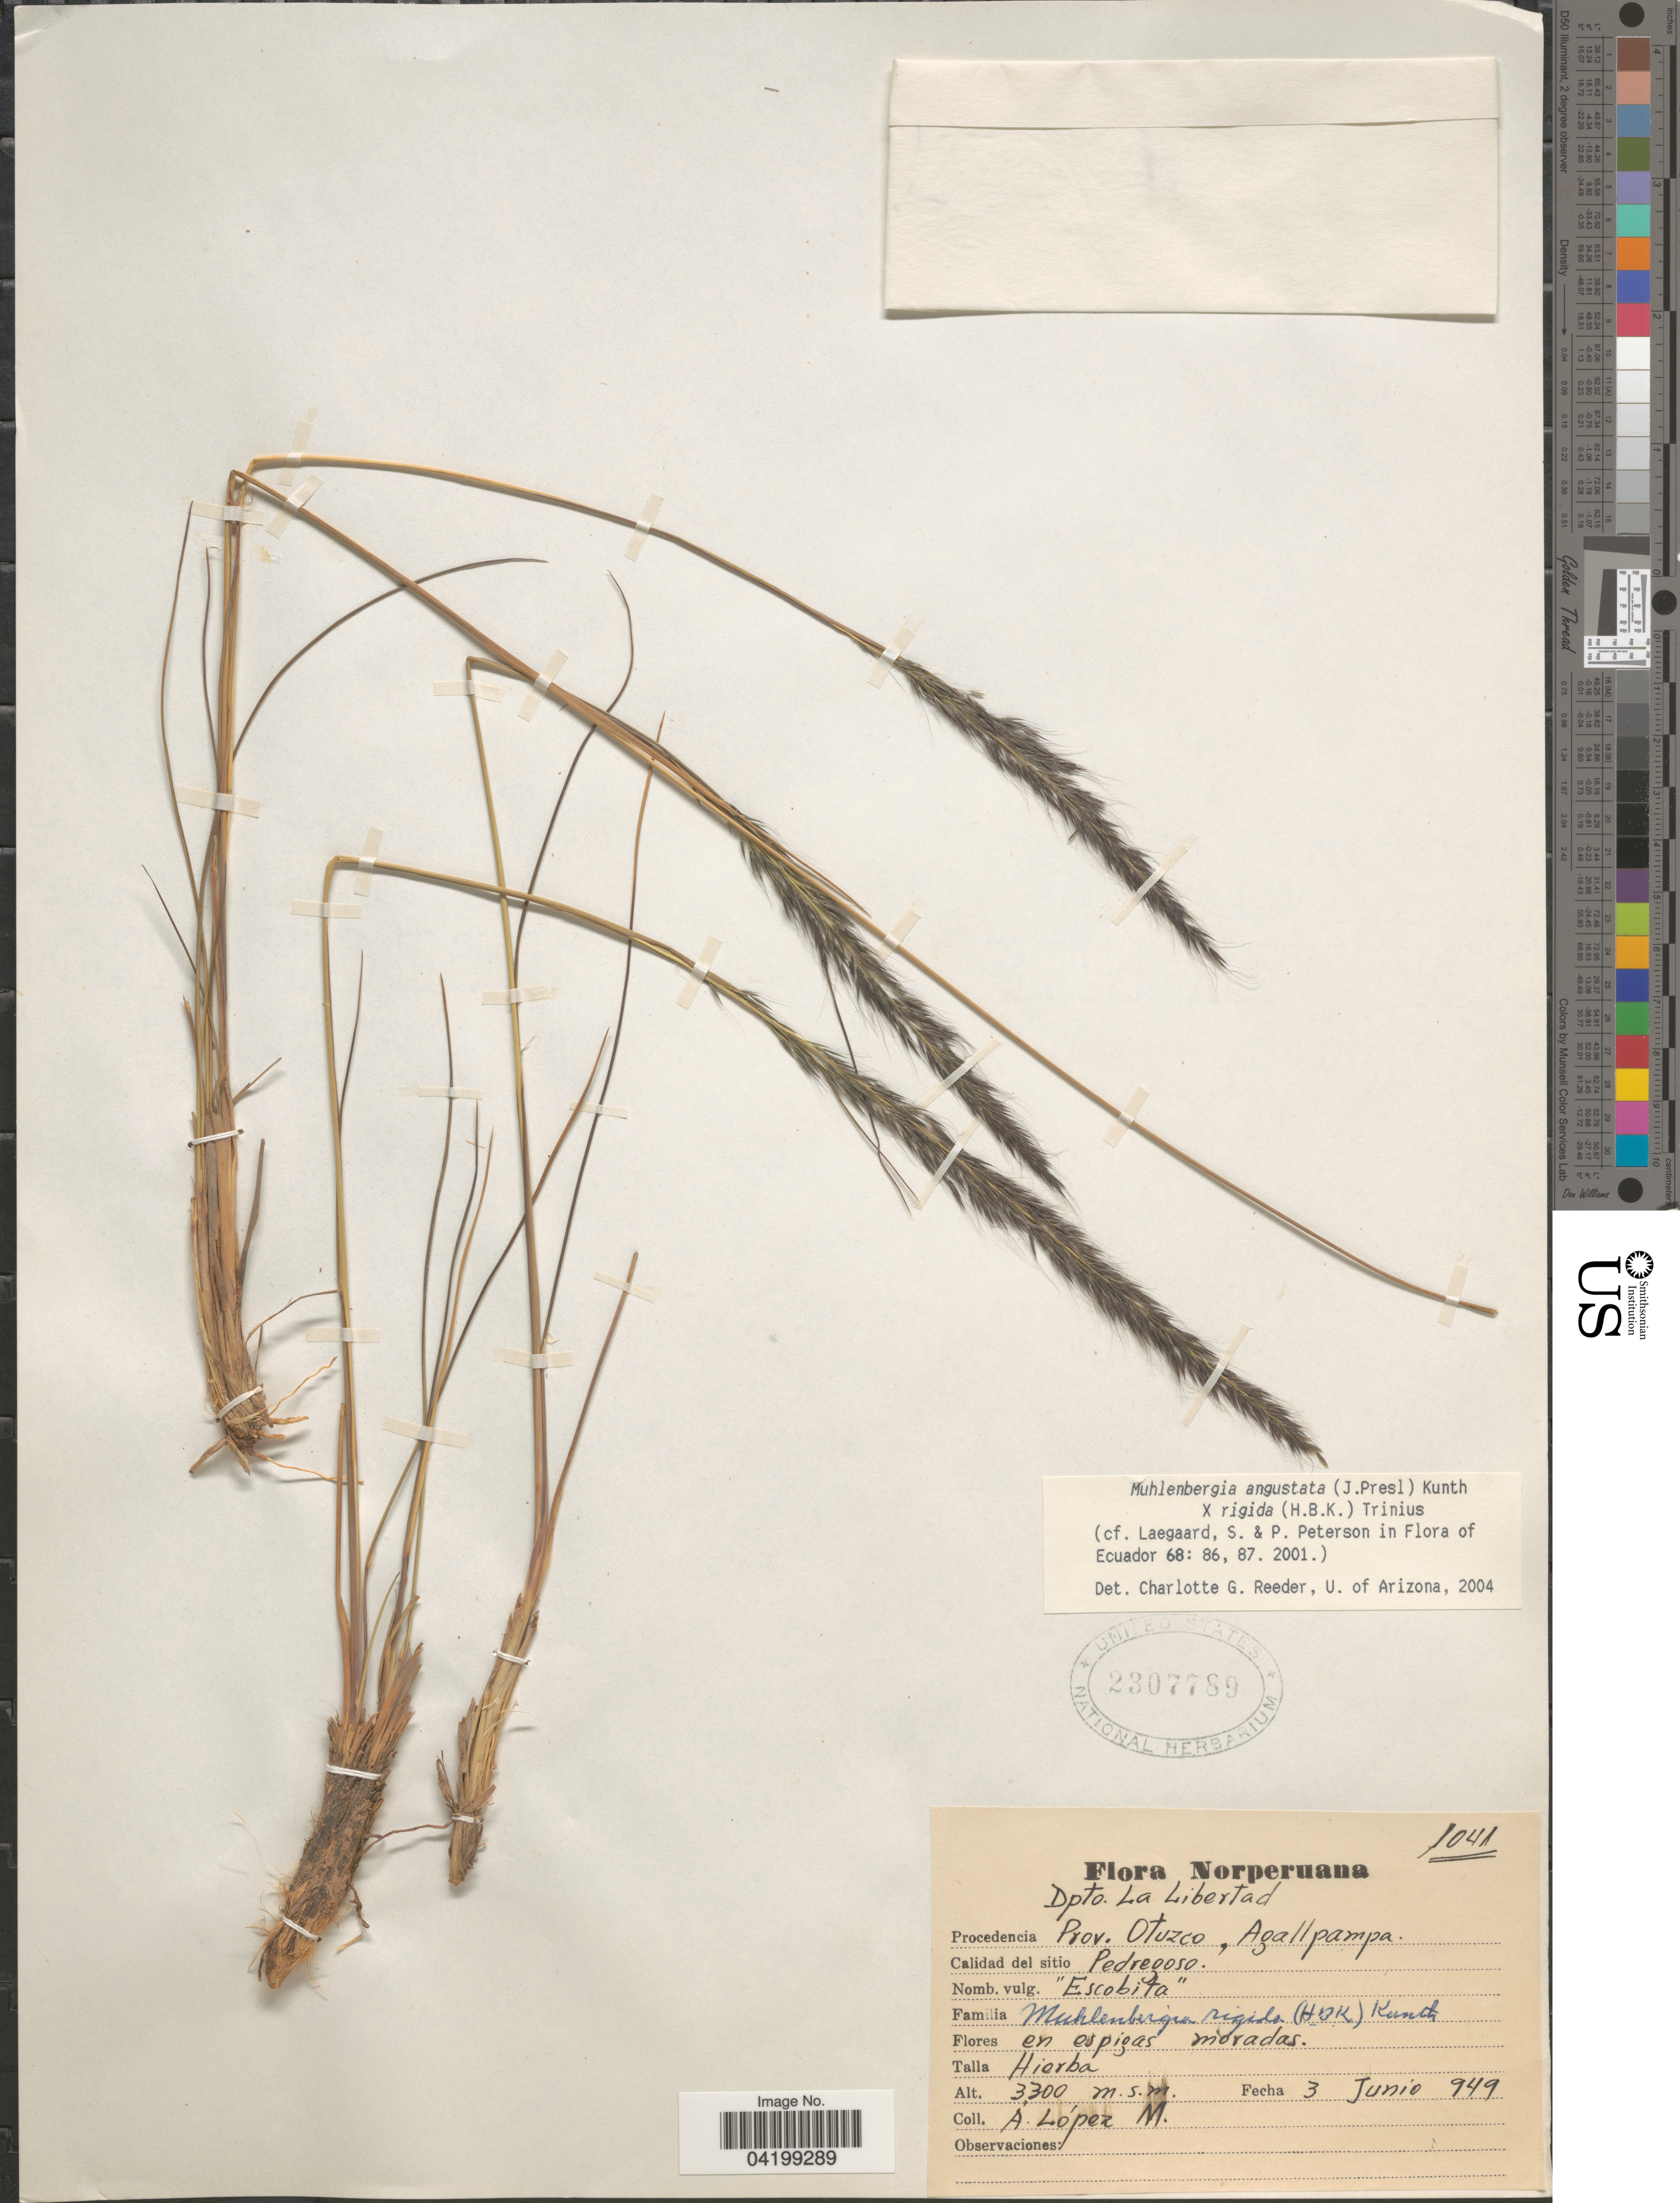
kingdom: Plantae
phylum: Tracheophyta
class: Liliopsida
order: Poales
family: Poaceae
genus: Muhlenbergia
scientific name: Muhlenbergia angustata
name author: (J. Presl) Kunth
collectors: A. López M.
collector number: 1041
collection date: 1949-06-03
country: Peru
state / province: La Libertad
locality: Norperuana. Dpto. La Libertad. Prov. Otuzco, Agallpampa.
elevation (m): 3300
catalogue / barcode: US 2307789